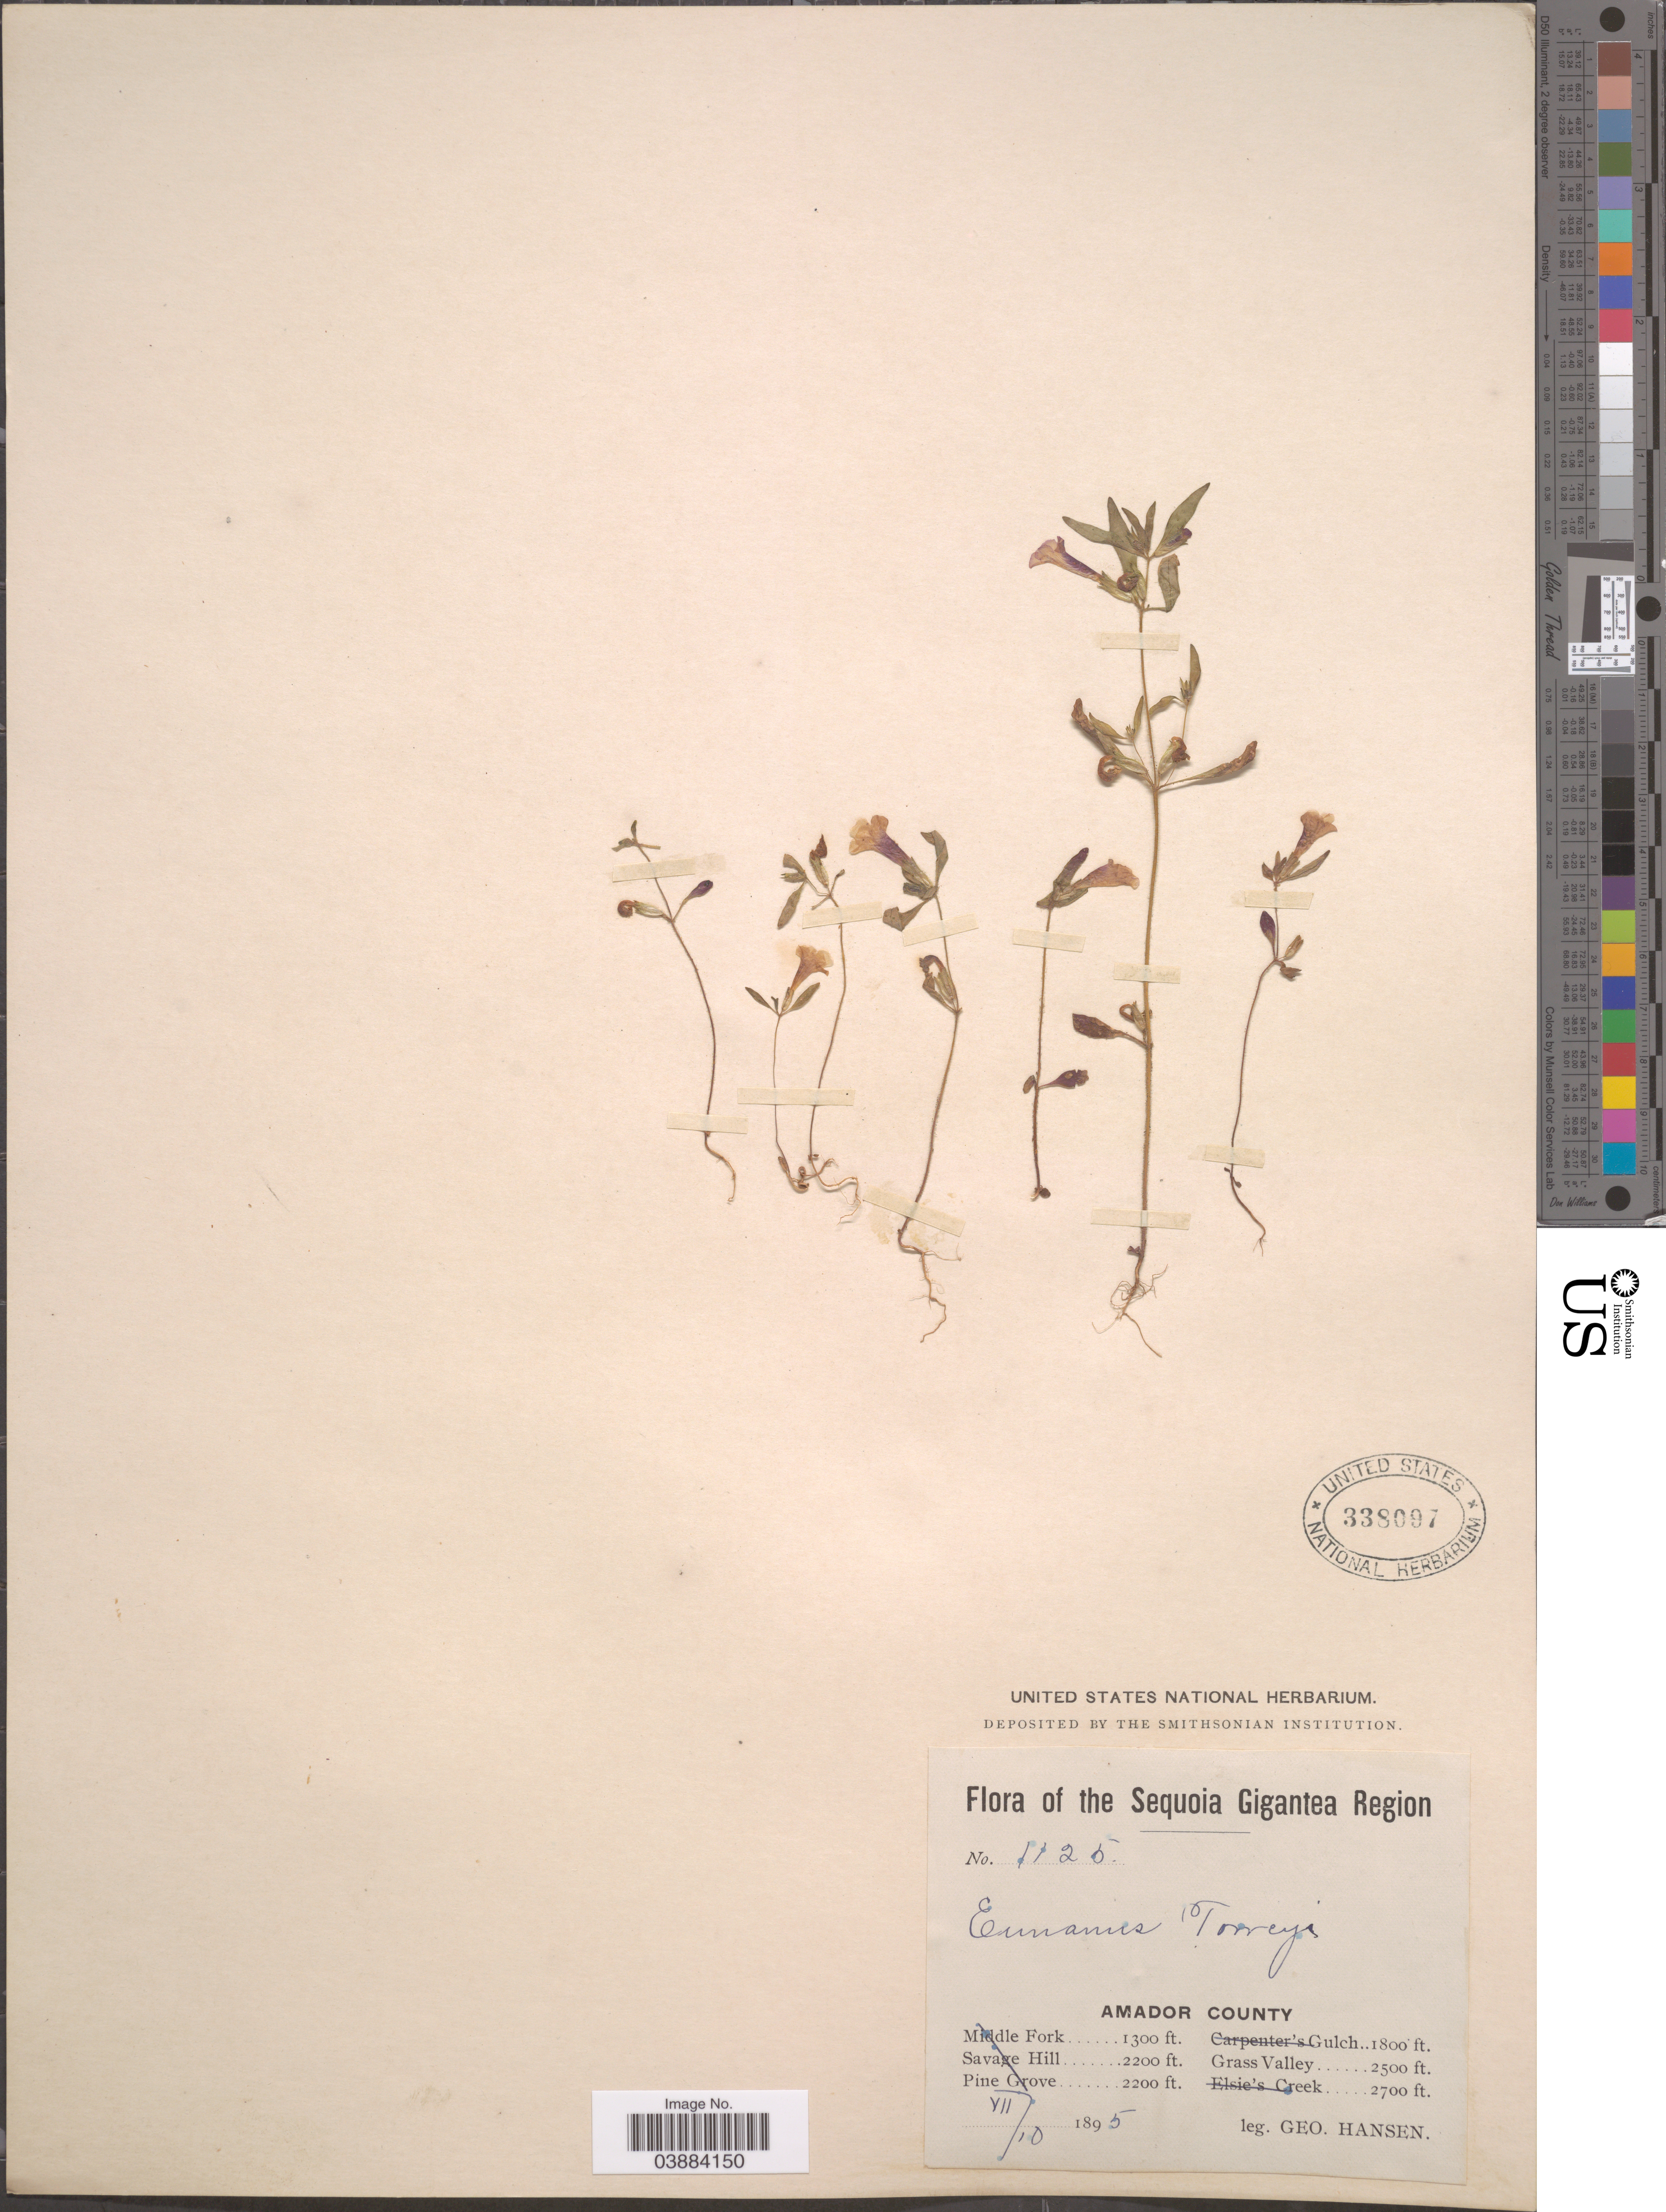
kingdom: Plantae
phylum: Tracheophyta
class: Magnoliopsida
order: Lamiales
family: Phrymaceae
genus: Eunanus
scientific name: Eunanus torreyi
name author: (A. Gray) Greene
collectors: G. Hansen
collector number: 1125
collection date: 1895-07-10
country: United States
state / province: California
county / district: Amador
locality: The Sequoia Gigantea Region. Amador County. Grass Valley.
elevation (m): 762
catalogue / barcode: US 338097